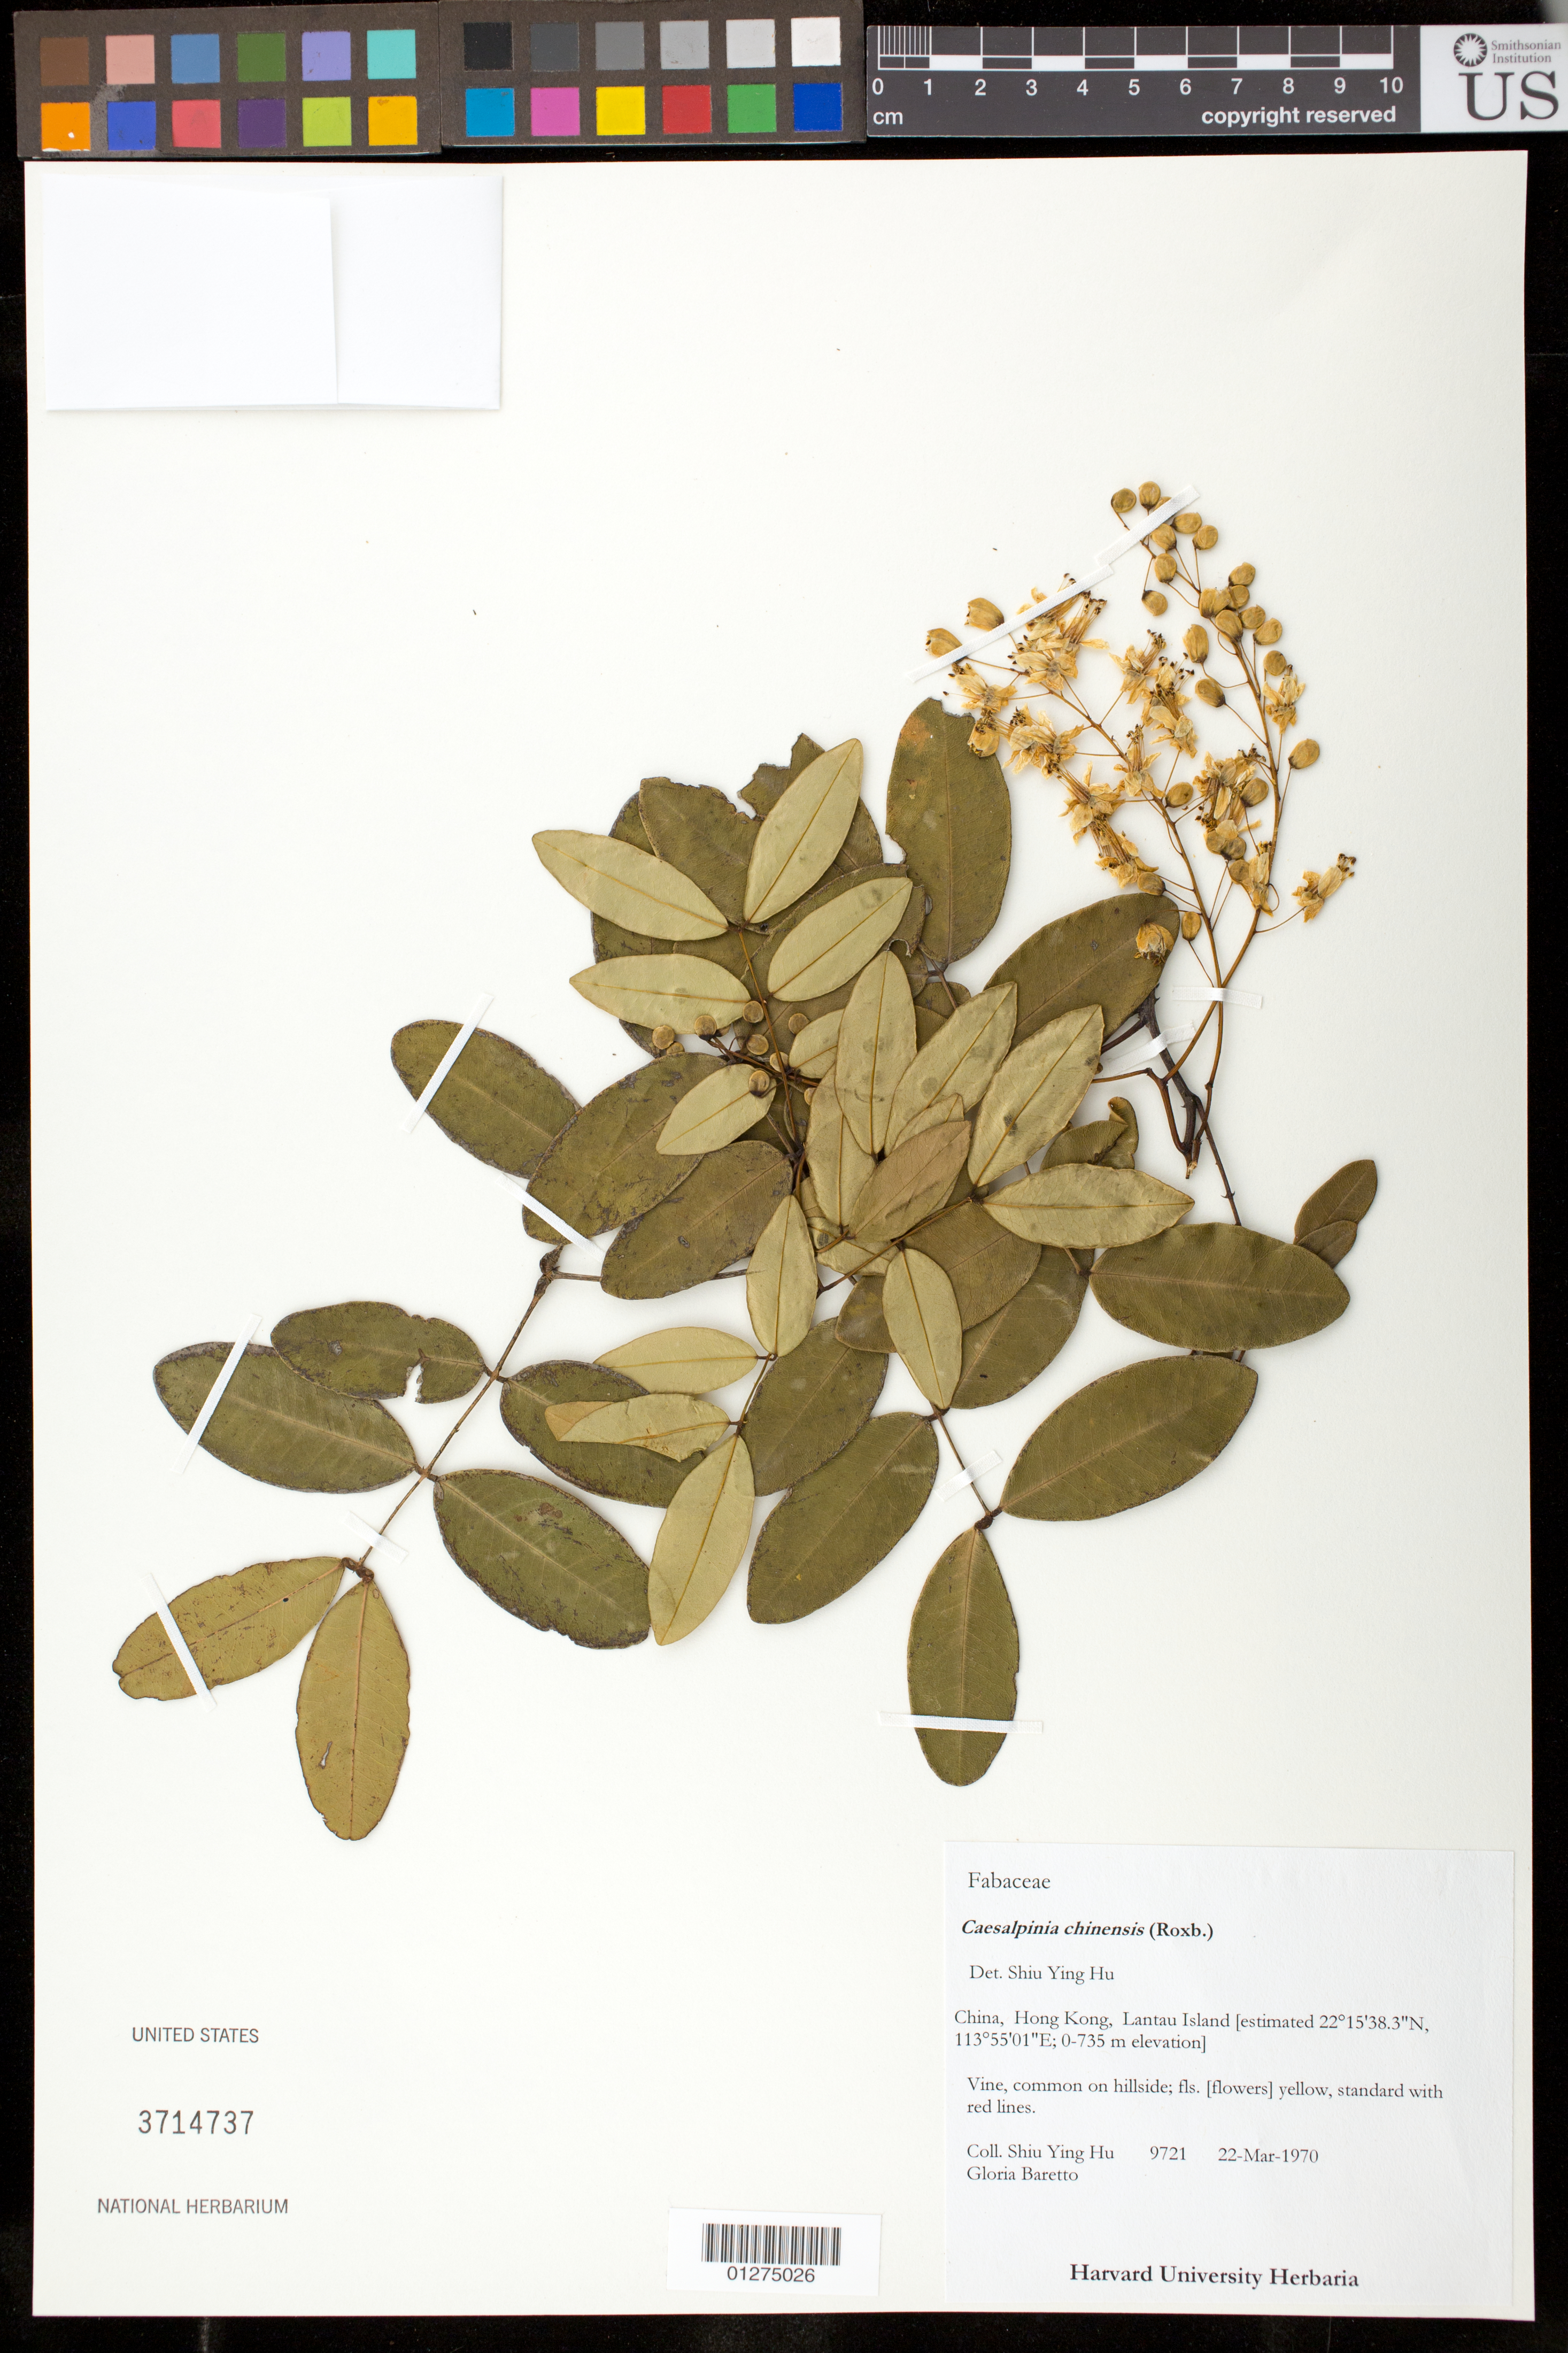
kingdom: Plantae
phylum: Tracheophyta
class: Magnoliopsida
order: Fabales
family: Fabaceae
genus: Ticanto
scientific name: Ticanto sinensis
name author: (Hemsl.) R. Clark & Gagnon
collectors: S. Y. Hu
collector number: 9721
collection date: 1970-03-22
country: China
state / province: Hong Kong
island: Lan Tao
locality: Lantau Island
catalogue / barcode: US 3714737